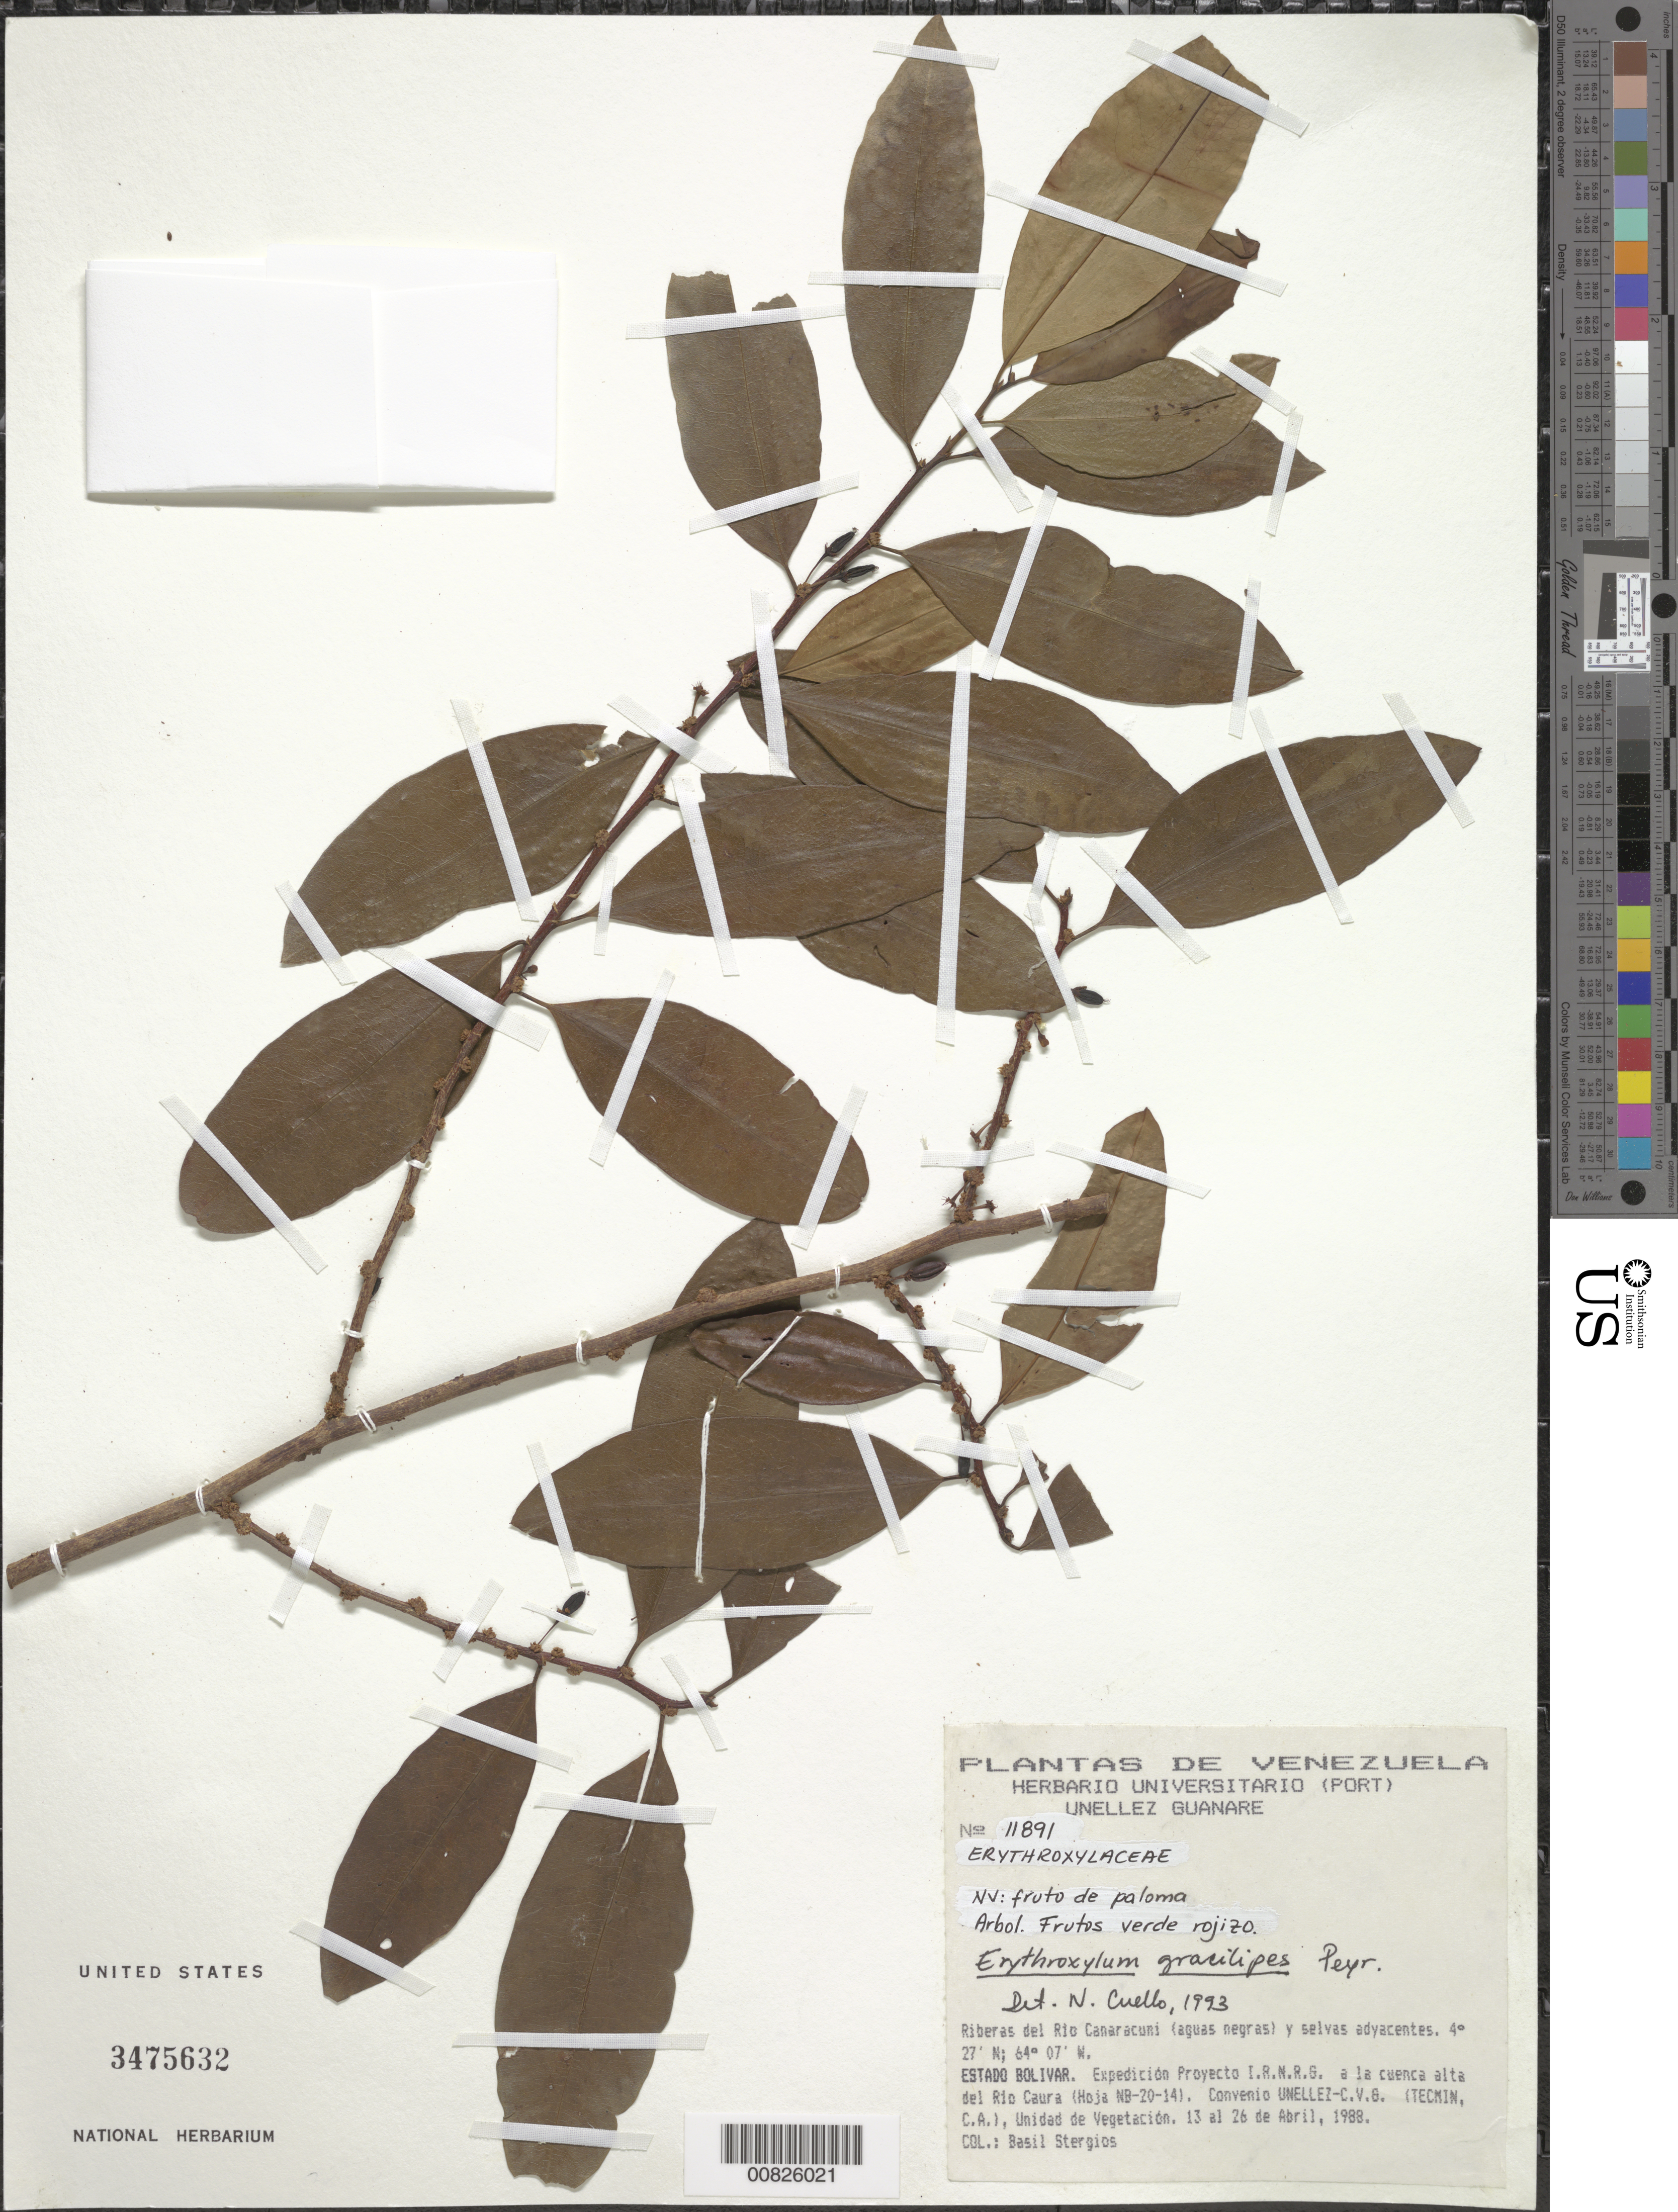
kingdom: Plantae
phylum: Tracheophyta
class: Magnoliopsida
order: Malpighiales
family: Erythroxylaceae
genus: Erythroxylum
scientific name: Erythroxylum gracilipes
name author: Peyr.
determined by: Cuello, Nidia L.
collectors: B. G. Stergios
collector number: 11891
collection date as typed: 13-Apr-88 to 26-Apr-88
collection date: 1988-04-13/1988-04-26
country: Venezuela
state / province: Bolívar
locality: Río Canaracuni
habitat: Riberas del río (aguas negras) y selvas adyacentes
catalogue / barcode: US 3475632